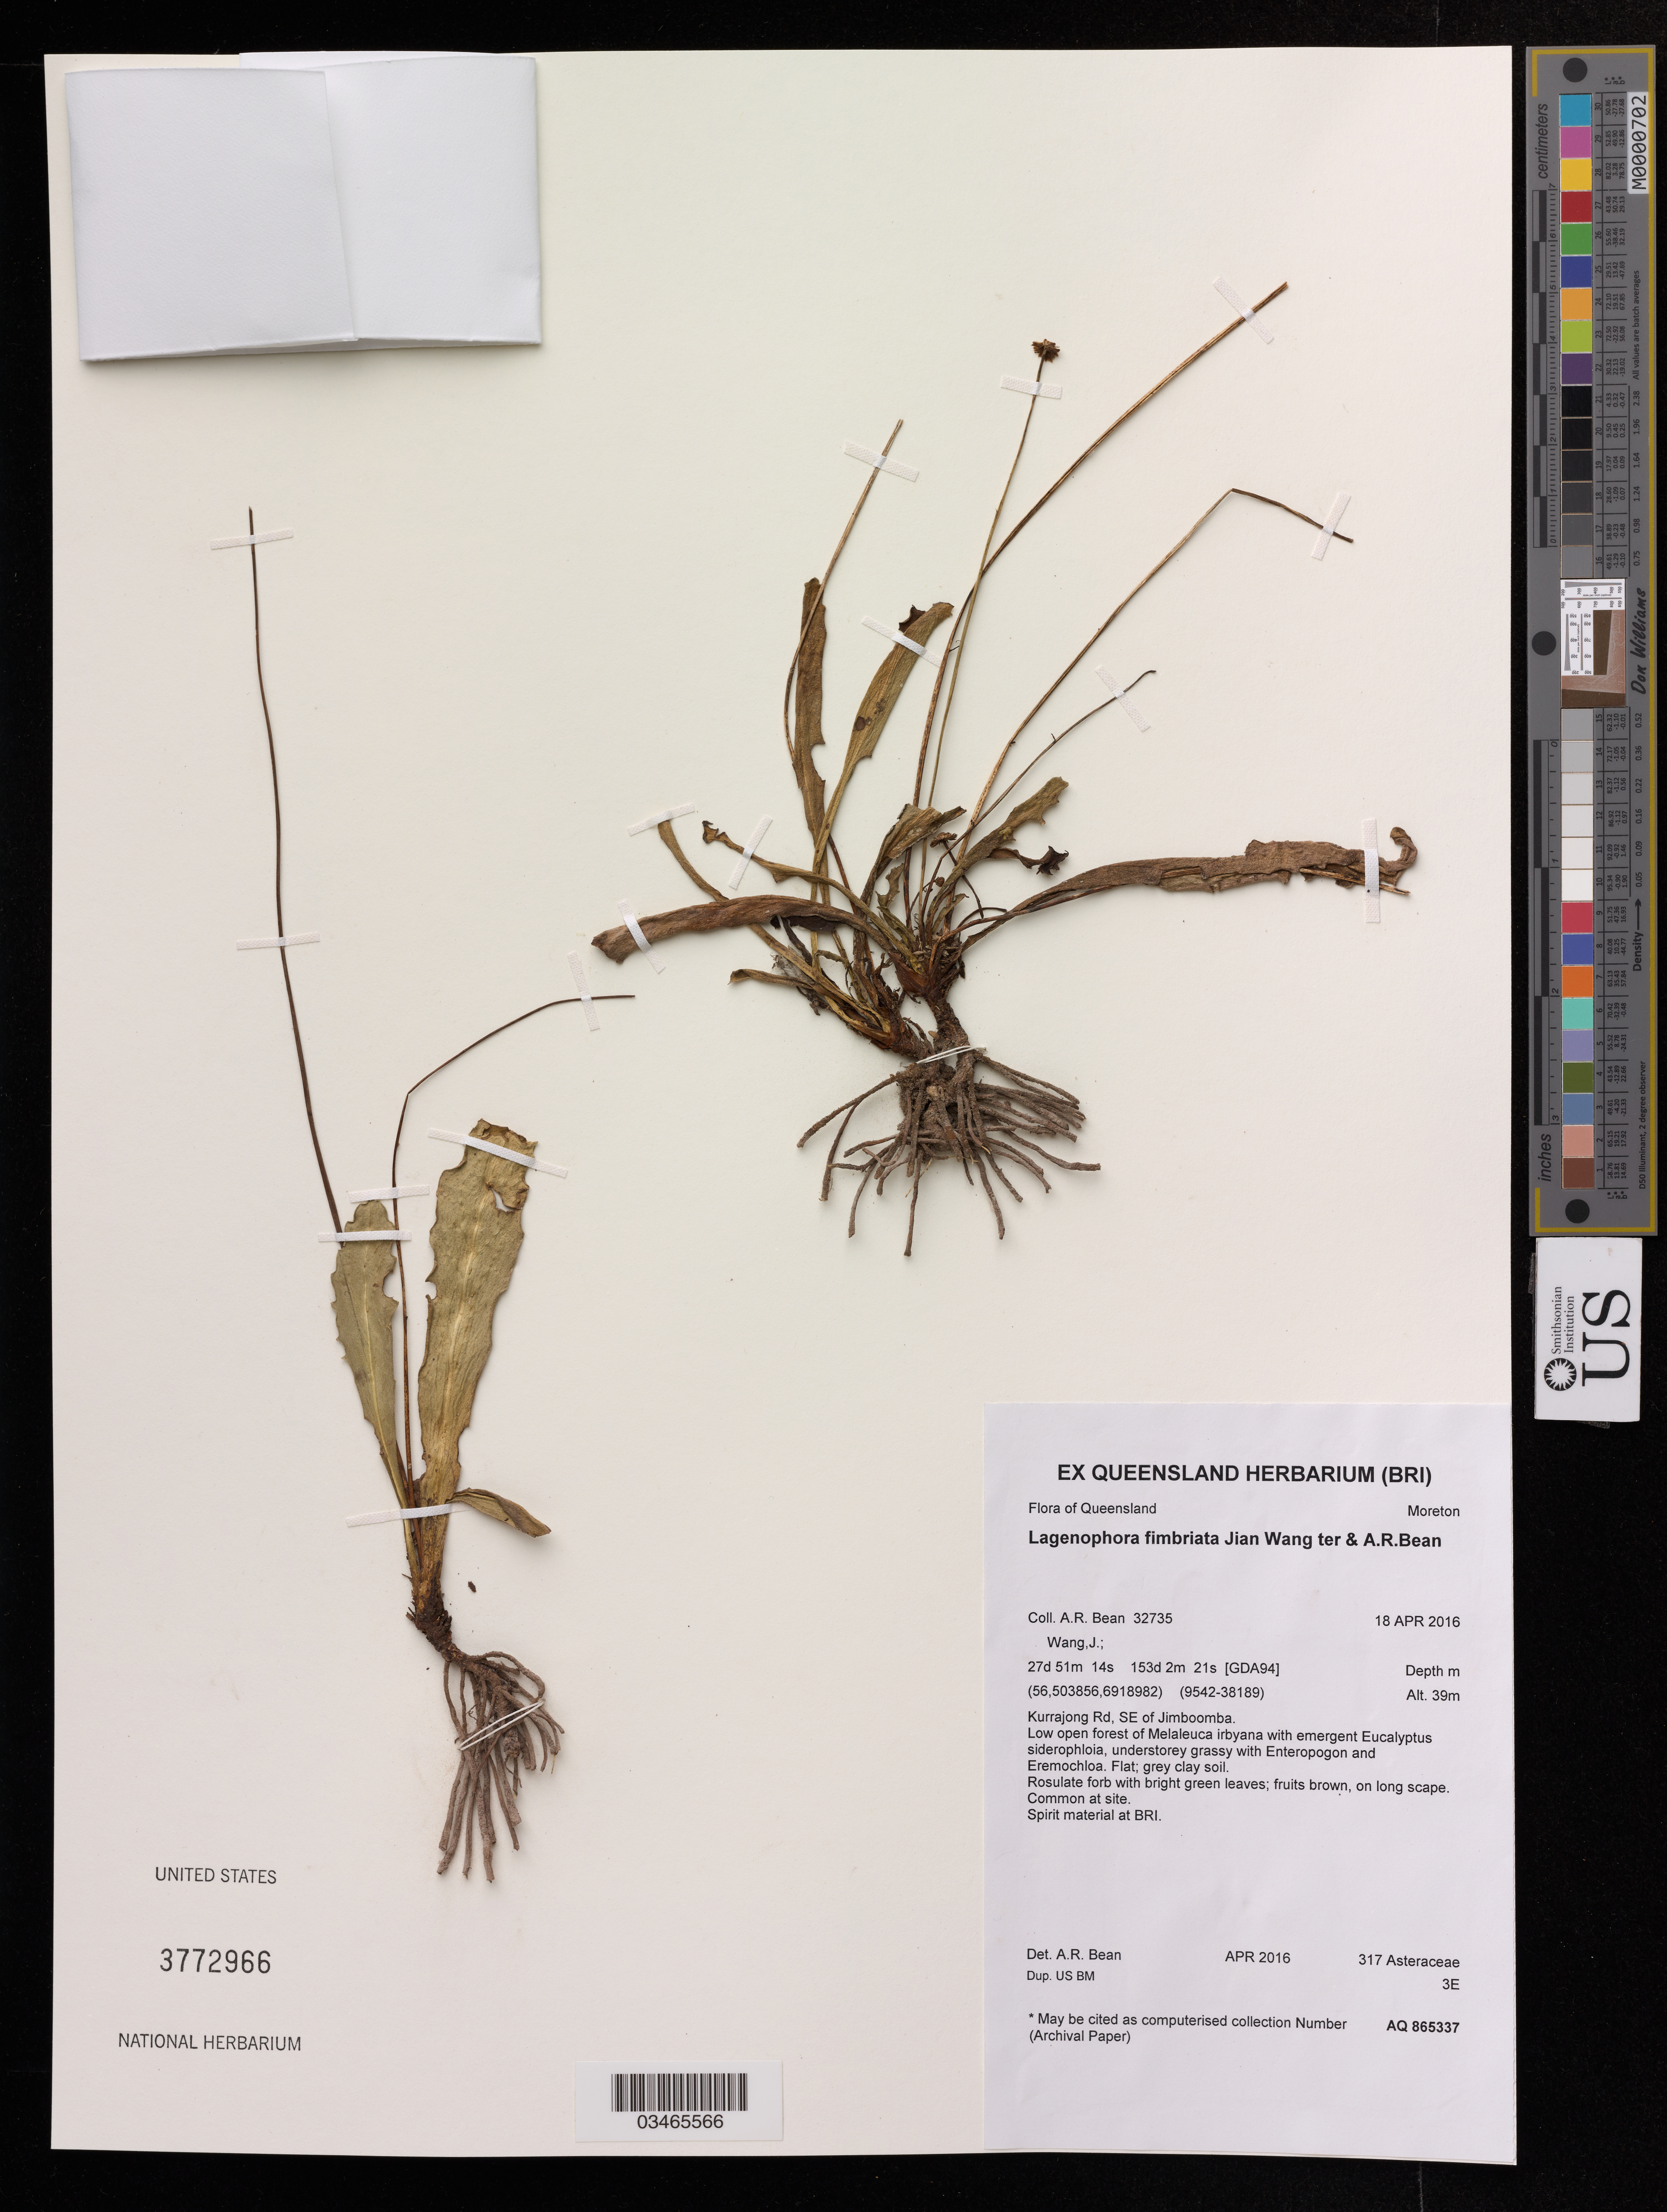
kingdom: Plantae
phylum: Tracheophyta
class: Magnoliopsida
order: Asterales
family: Asteraceae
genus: Lagenophora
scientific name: Lagenophora fimbriata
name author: Jian Wang ter & A.R. Bean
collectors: A. Bean & J. Wang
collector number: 32735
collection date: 2016-04-18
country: Australia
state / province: Queensland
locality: Kurrajon Rd, SE of Jimboomba.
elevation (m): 39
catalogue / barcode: US 3772966